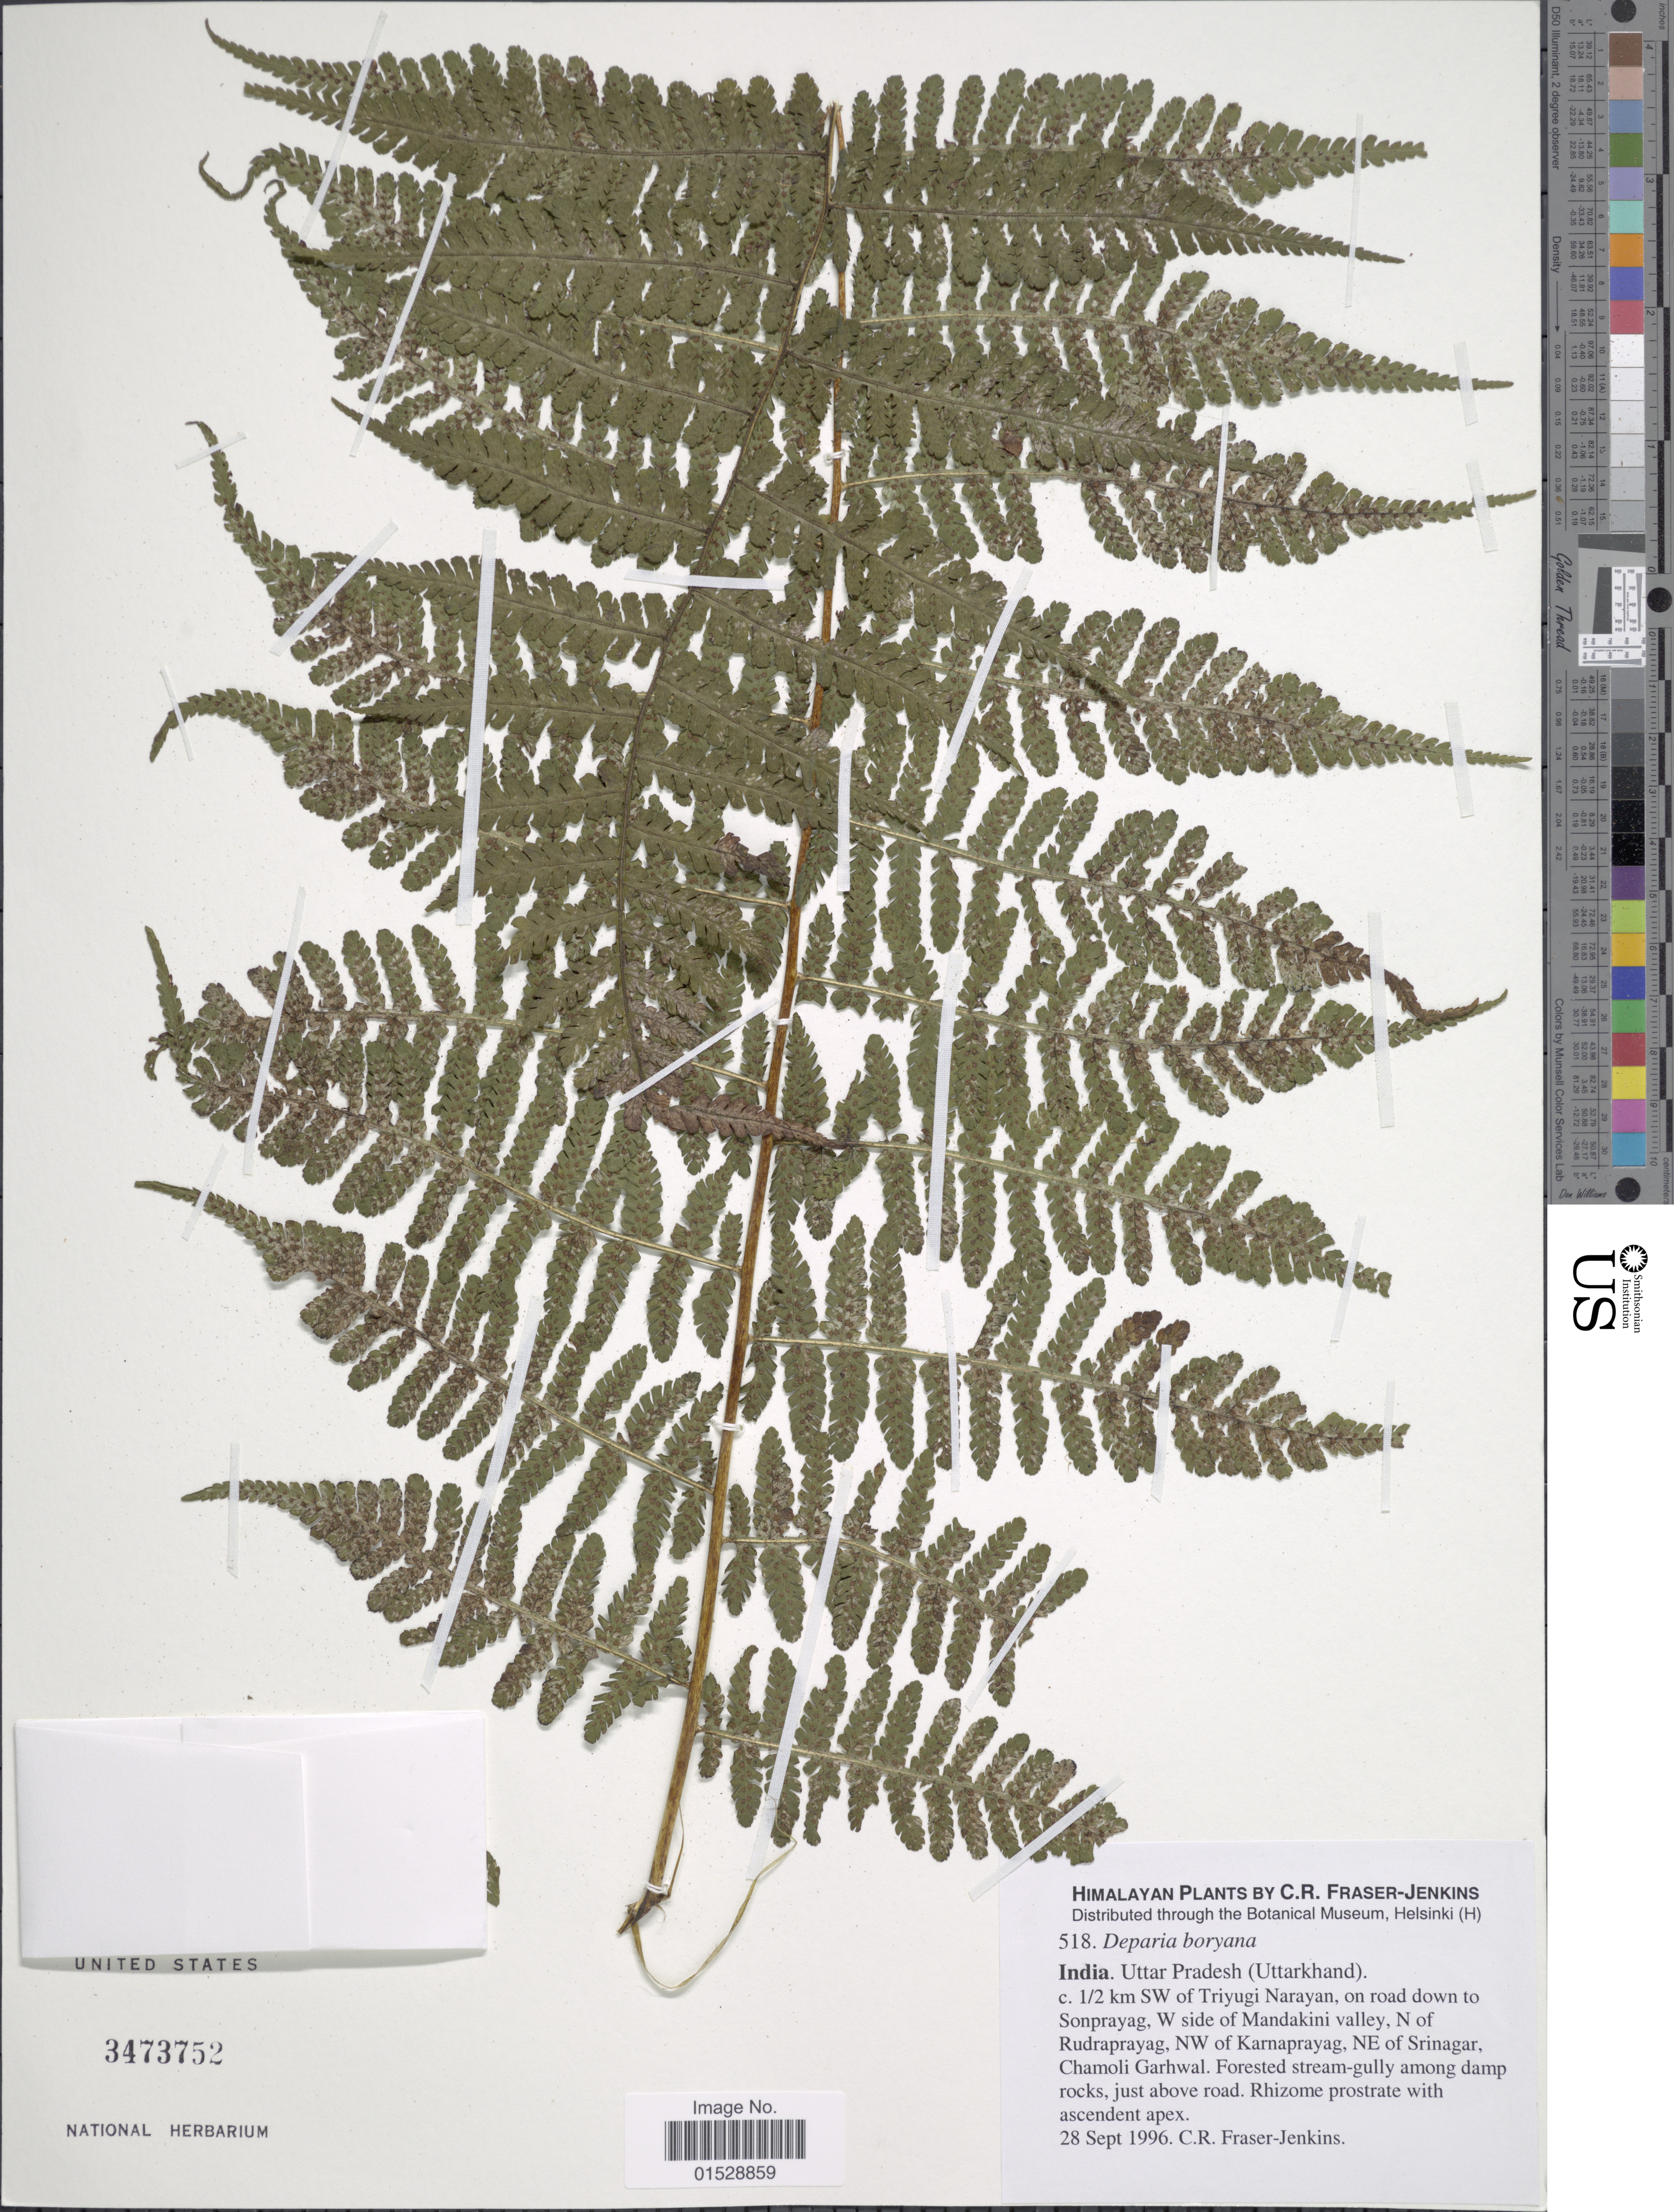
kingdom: Plantae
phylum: Tracheophyta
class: Polypodiopsida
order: Polypodiales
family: Athyriaceae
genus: Deparia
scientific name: Deparia boryana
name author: (Willd.) M. Kato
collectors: C. R. Fraser-Jenkins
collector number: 518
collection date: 1996-09-28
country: India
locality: Uttar Pradesh (Uttarkhand), c. 1/2 km SW of Triyugi Narayan, on road down to Sonprayag, W side of Mandakini valley, N of Rudraprayag, NW of Karnaprayag, NE of Srinagar, Chamoli Garhwal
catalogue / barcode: US 3473752